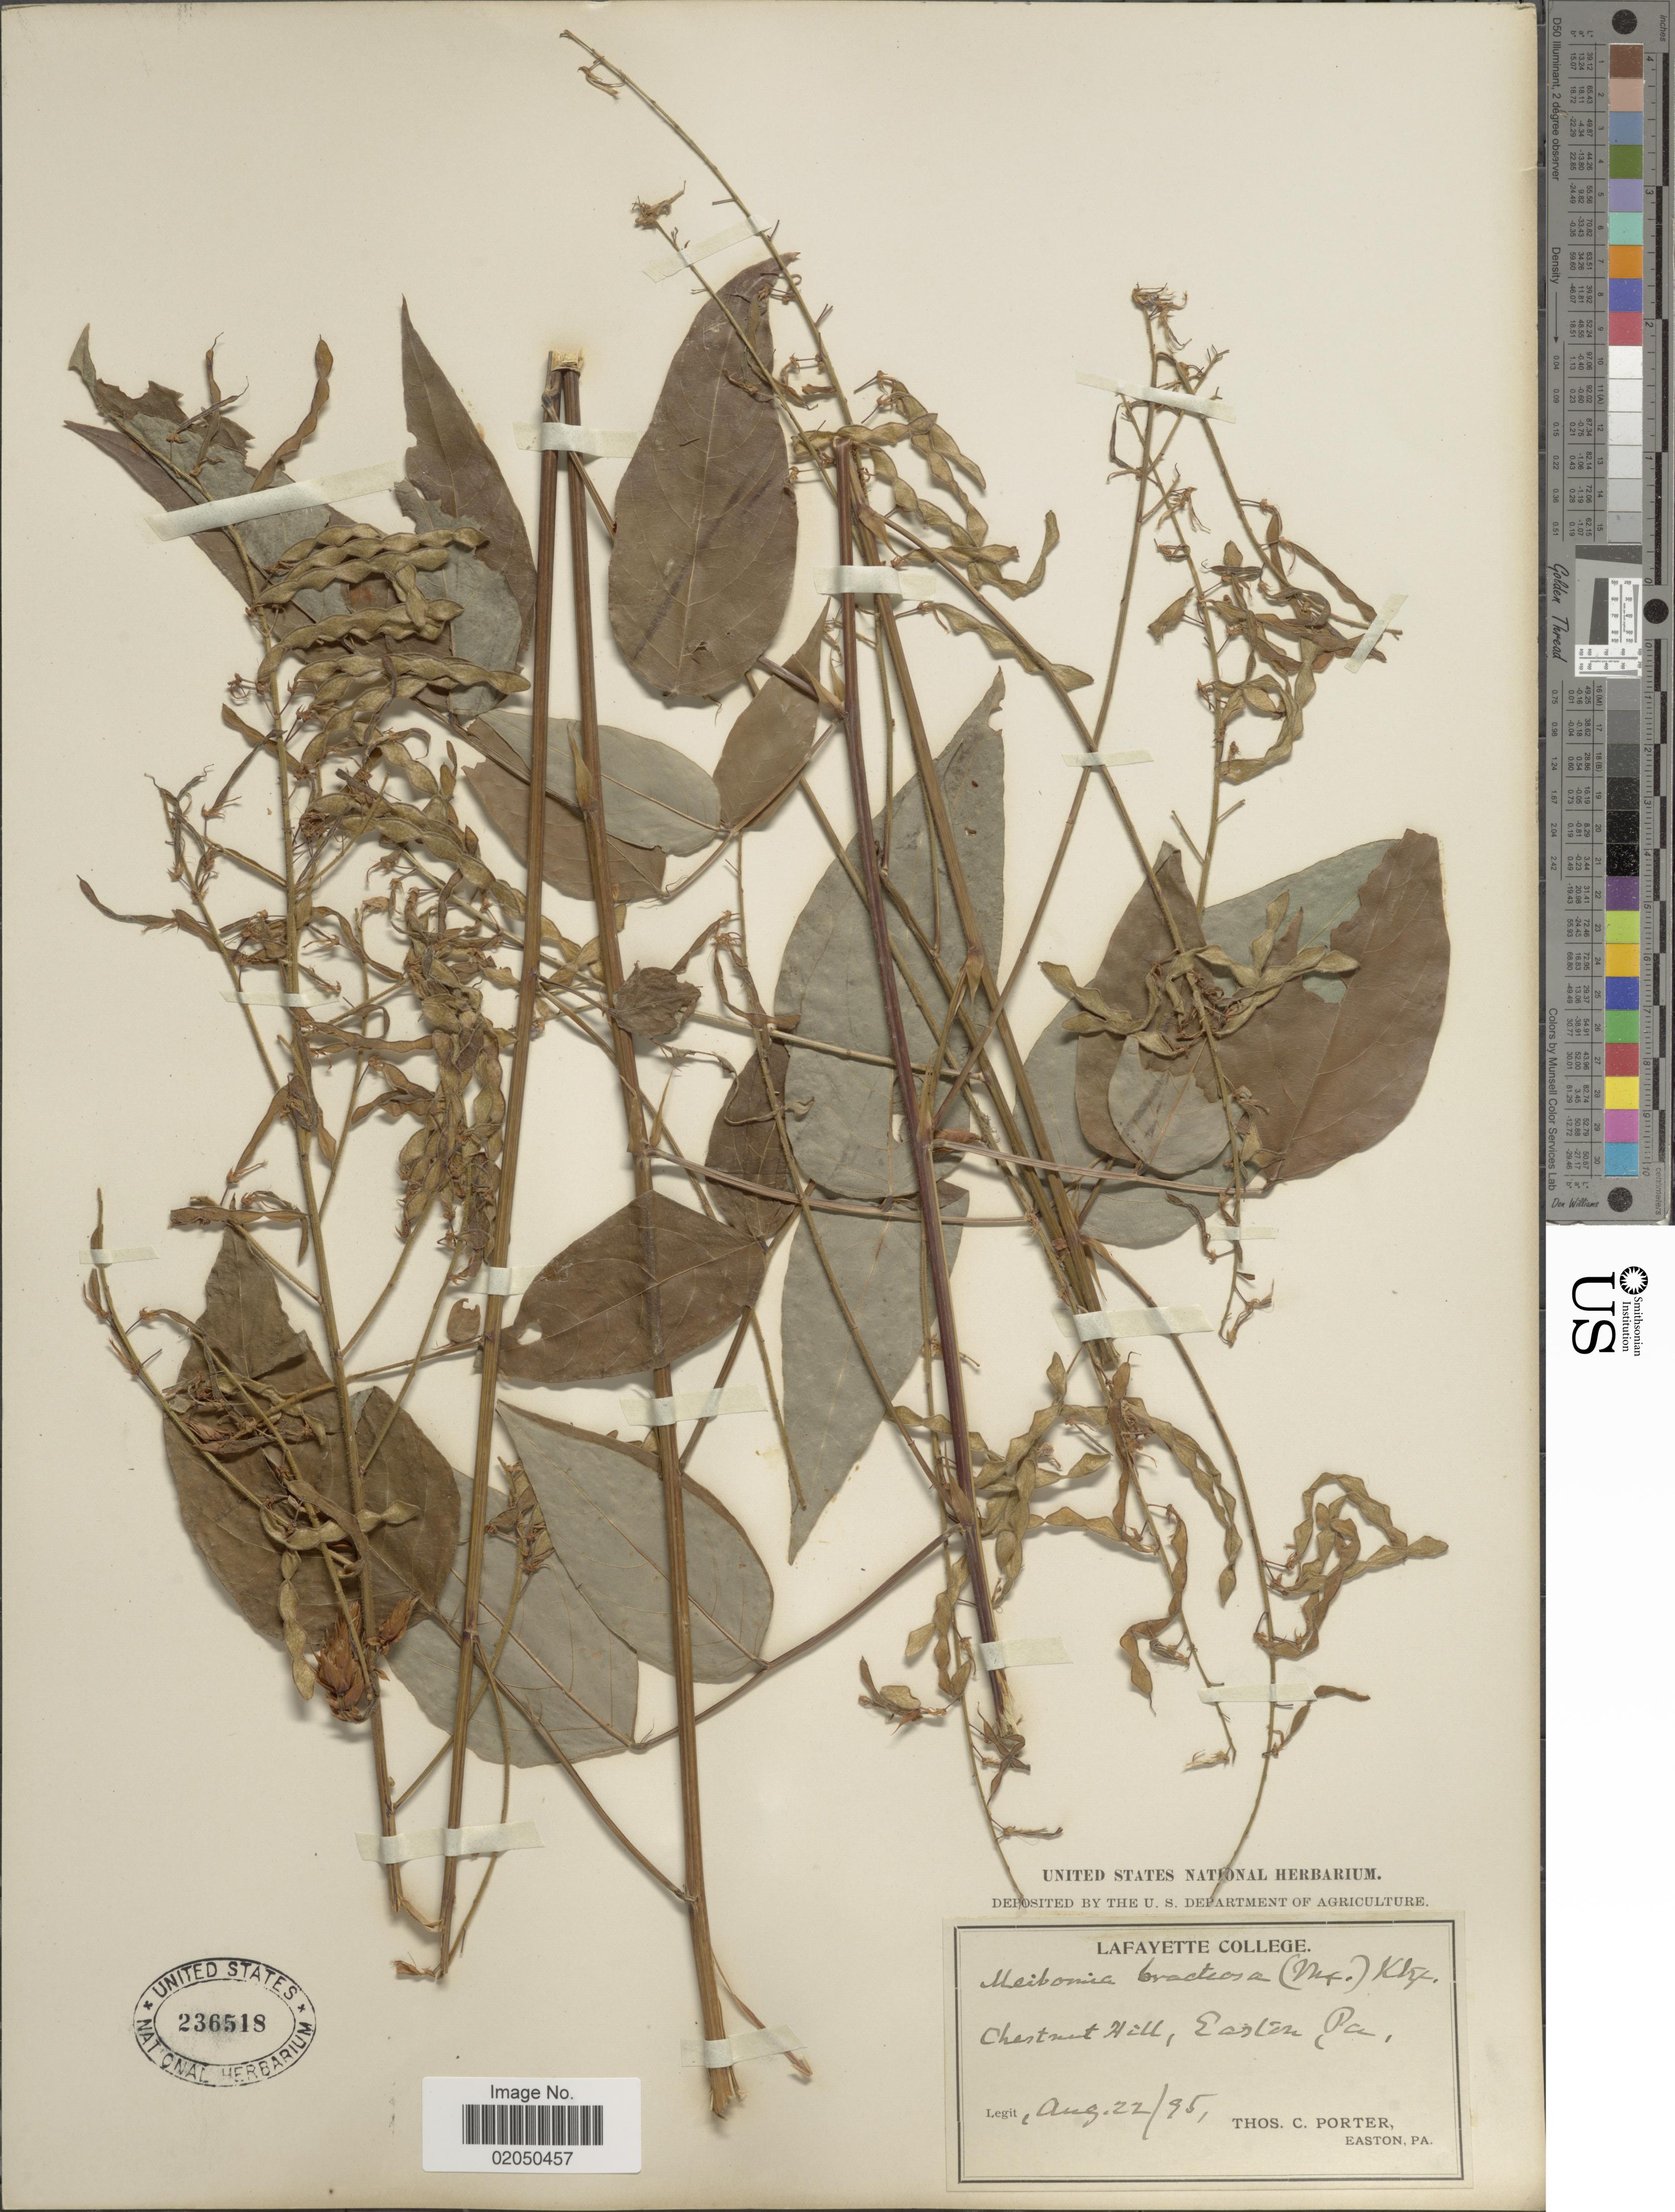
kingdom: Plantae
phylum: Tracheophyta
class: Magnoliopsida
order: Fabales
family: Fabaceae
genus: Desmodium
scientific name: Desmodium cuspidatum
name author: (Muhl. ex Willd.) Loudon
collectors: T. Porter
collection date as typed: Transcribed d/m/y: 22/8/95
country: United States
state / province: Pennsylvania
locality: Chestnutt Hill, Eastern, Pa.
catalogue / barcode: US 236518